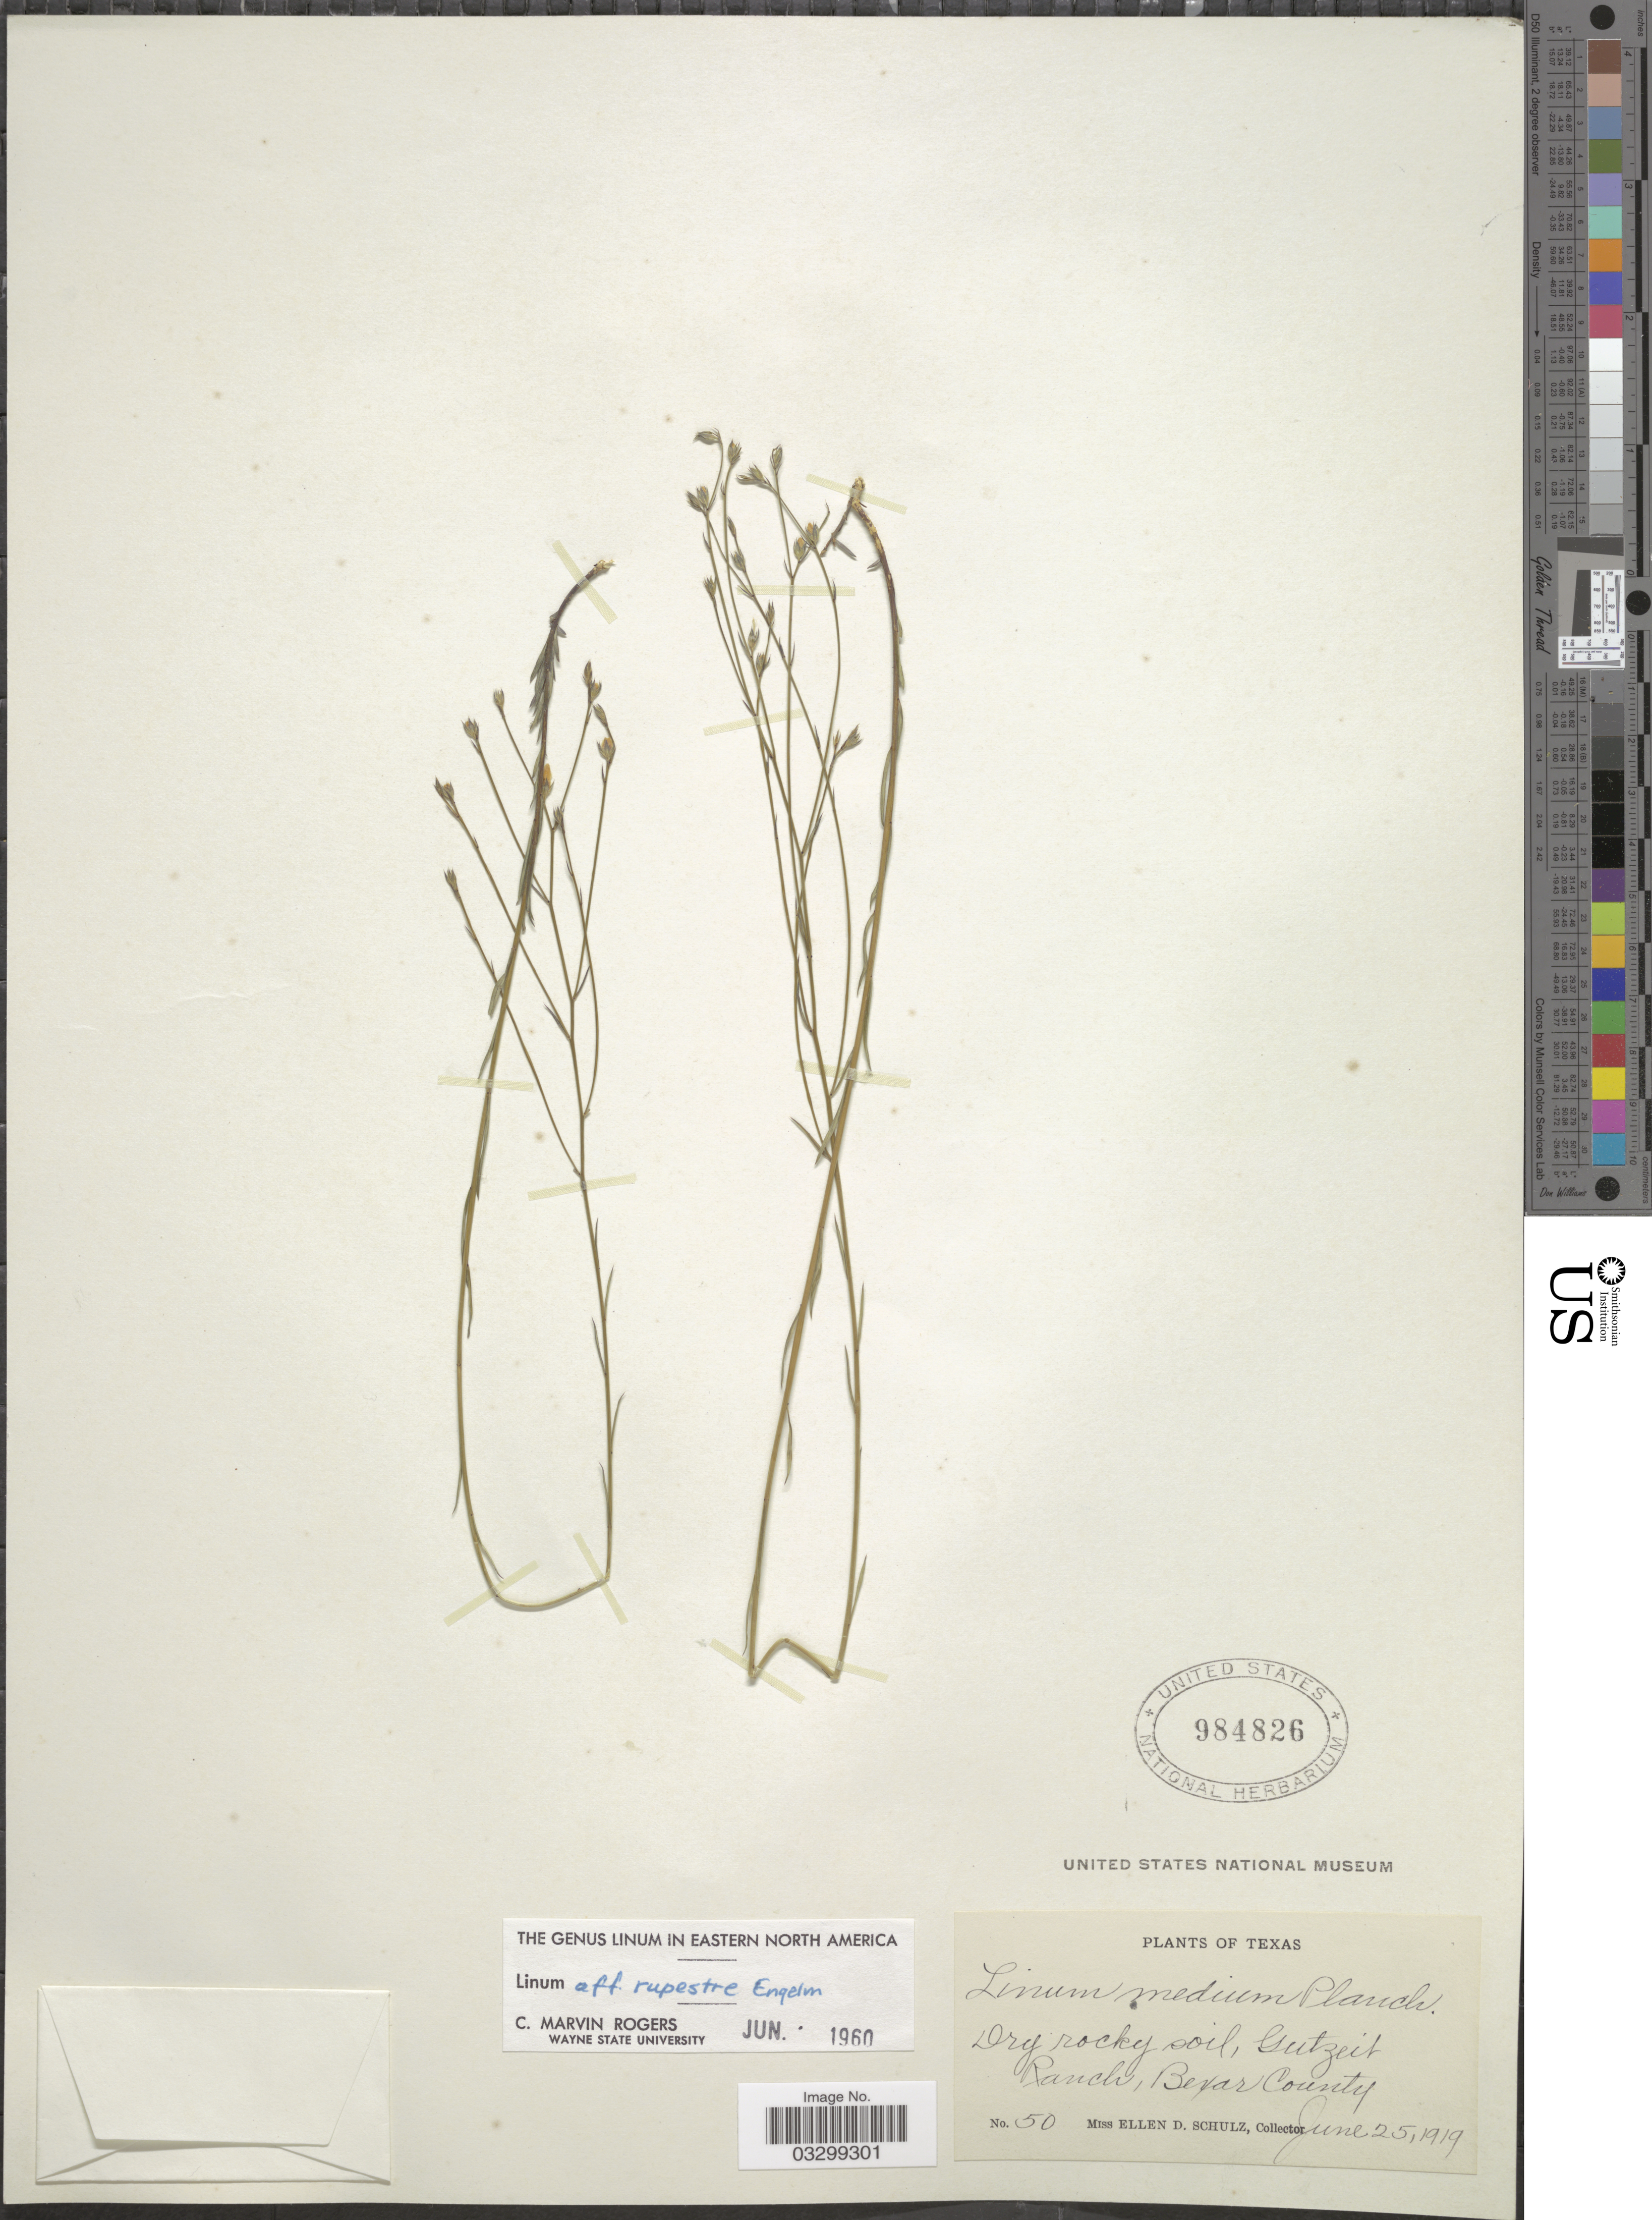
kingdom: Plantae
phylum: Tracheophyta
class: Magnoliopsida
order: Malpighiales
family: Linaceae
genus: Linum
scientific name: Linum rupestre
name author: Engelm.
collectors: E. D. Schulz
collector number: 50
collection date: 1919-06-25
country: United States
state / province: Texas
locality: Gutzeit Ranch, Bexar County.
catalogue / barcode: US 984826